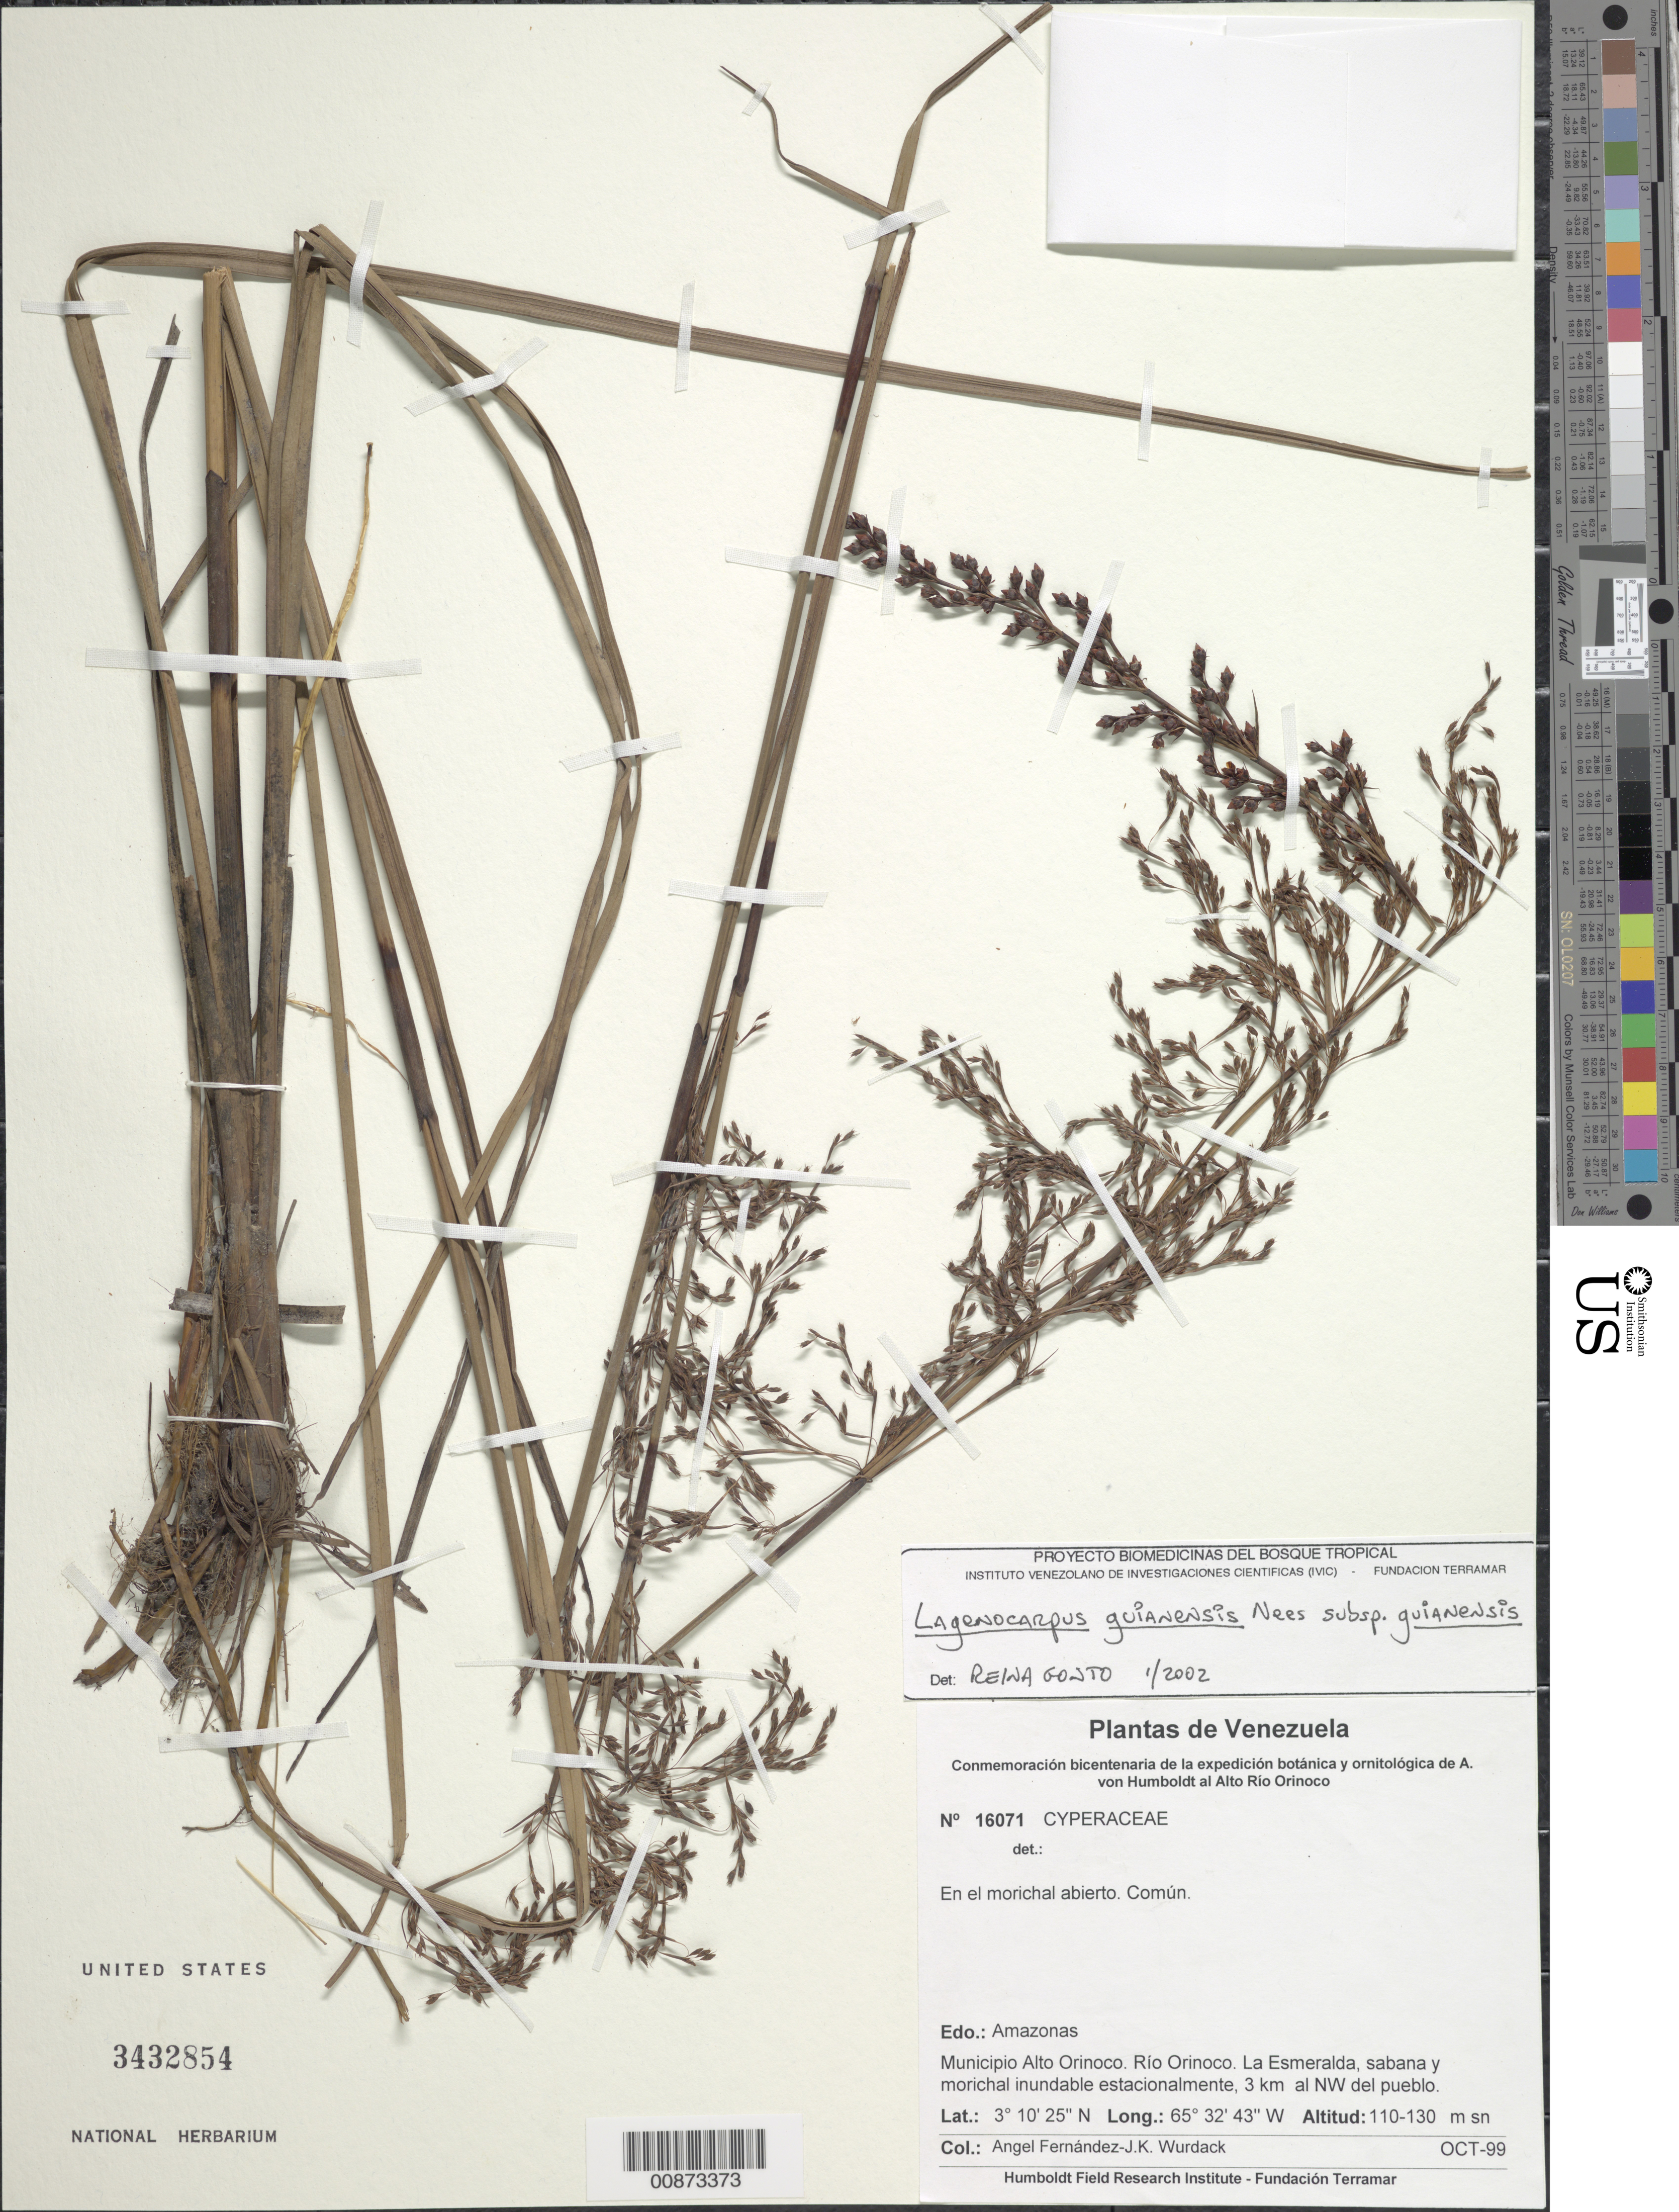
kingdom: Plantae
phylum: Tracheophyta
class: Liliopsida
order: Poales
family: Cyperaceae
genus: Lagenocarpus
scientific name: Lagenocarpus sabanensis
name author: Gilly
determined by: Costa, Suzana M.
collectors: A. Fernández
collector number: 16071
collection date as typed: Oct-99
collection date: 1999-10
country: Venezuela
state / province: Amazonas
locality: Mun. Alto Orinoco, Río Orinoco, La Esmeralda, 3 km NW del pueblo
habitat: Sabana y morichal inundable estacionalmente; en morichal abierto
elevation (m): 110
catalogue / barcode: US 3432854